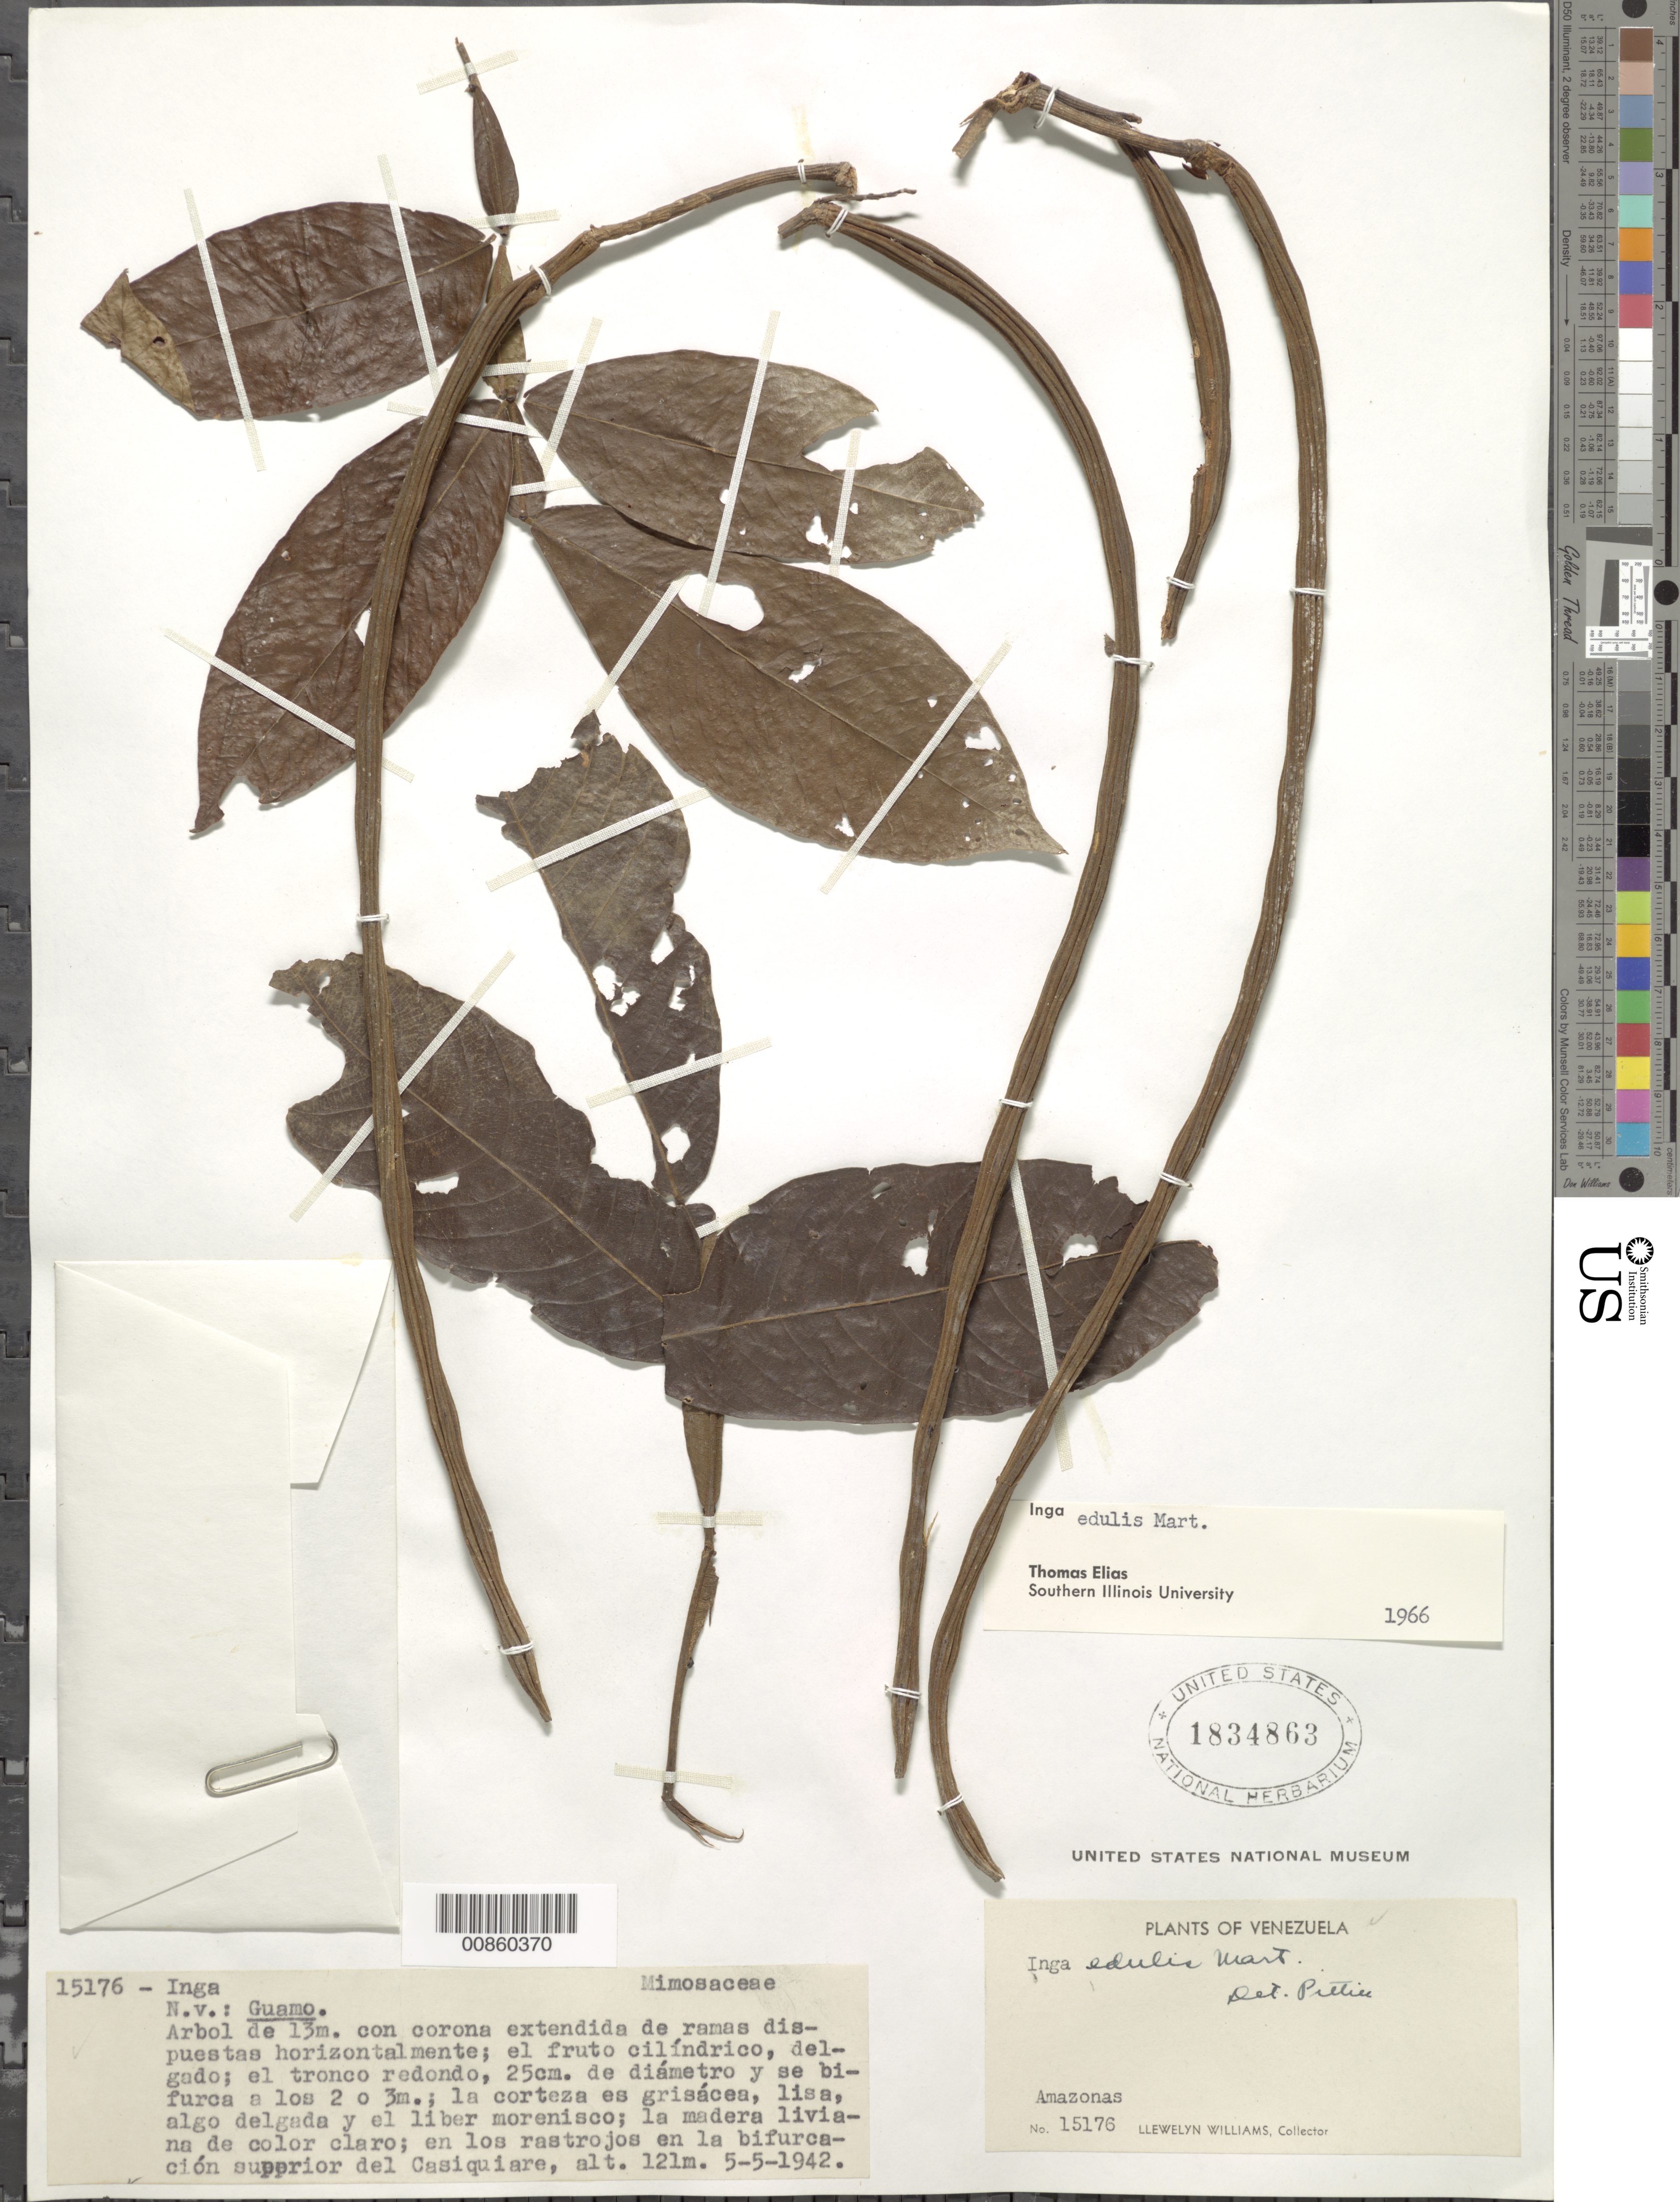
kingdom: Plantae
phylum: Tracheophyta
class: Magnoliopsida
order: Fabales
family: Fabaceae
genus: Inga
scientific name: Inga edulis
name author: Mart.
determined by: Elias, Thomas S.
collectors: Ll. Williams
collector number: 15176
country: Venezuela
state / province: Amazonas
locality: Casiquiare, cerca de la bifurcacion superior; Alto Orinoco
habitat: Rastrojos.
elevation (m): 121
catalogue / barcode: US 1834863